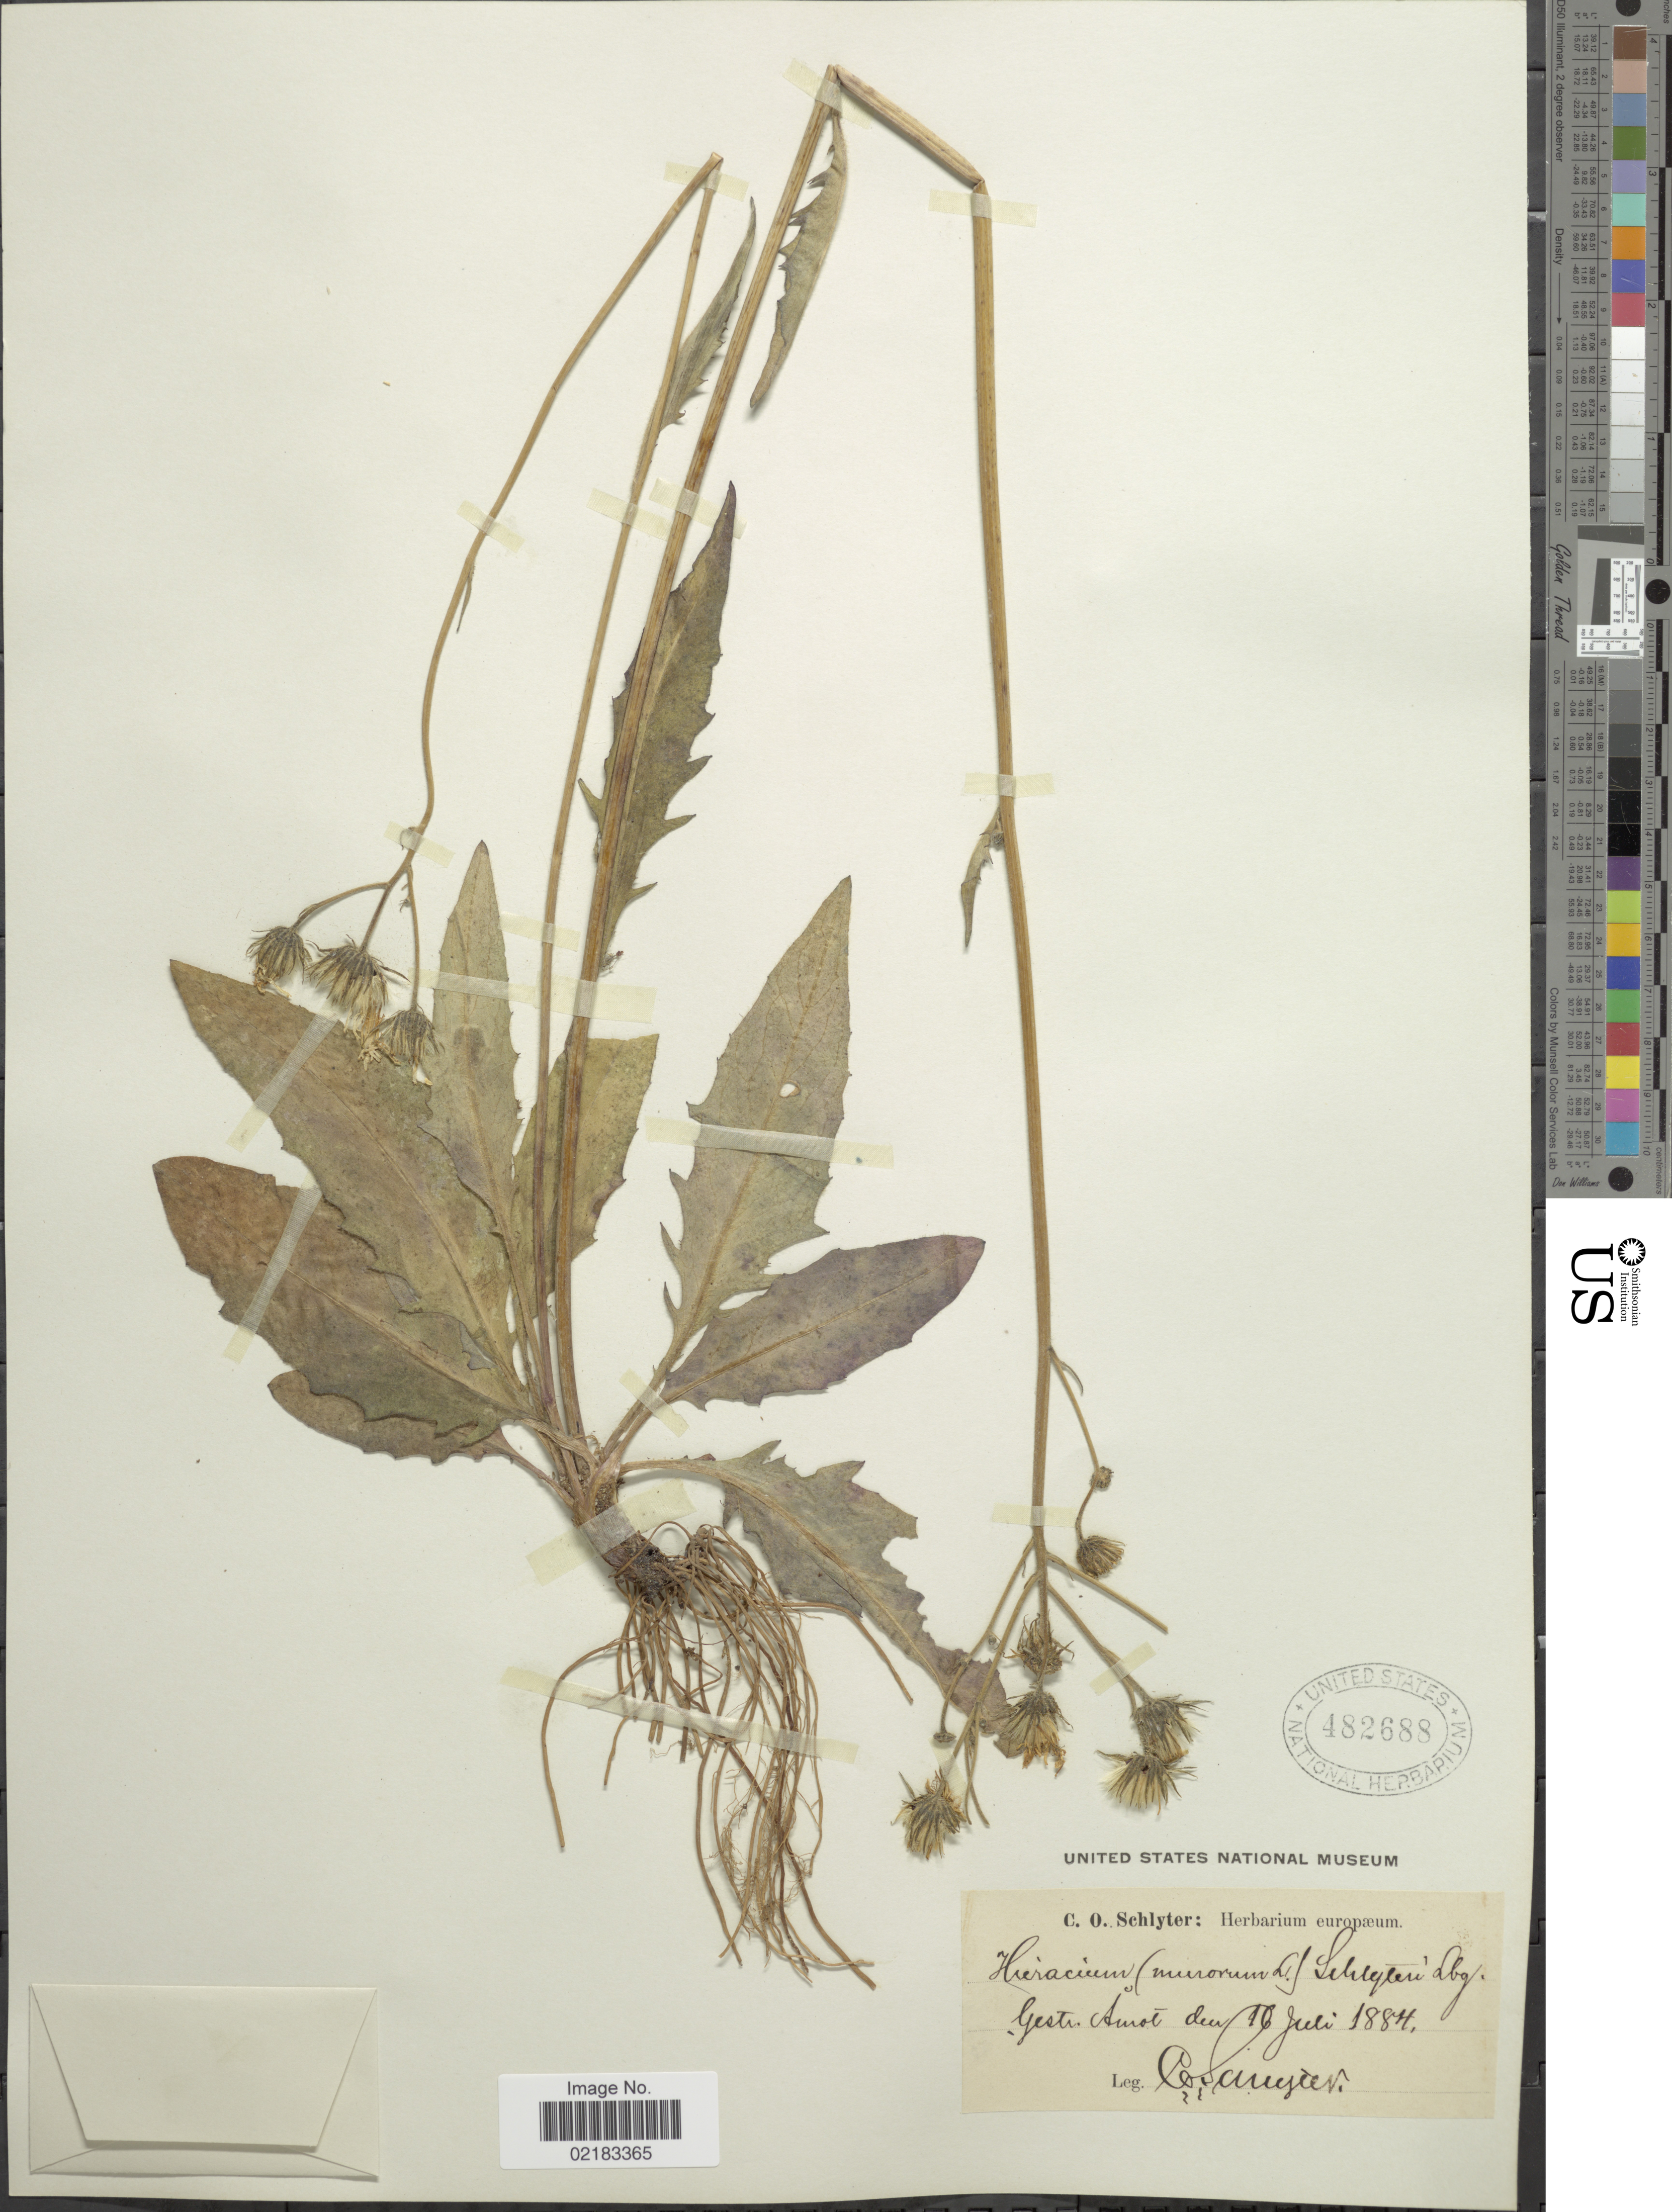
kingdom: Plantae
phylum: Tracheophyta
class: Magnoliopsida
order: Asterales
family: Asteraceae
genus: Hieracium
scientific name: Hieracium murorum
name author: L.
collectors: C. Schlyter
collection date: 1884-07-16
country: Sweden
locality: Gestr. Åmot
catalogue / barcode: US 482688